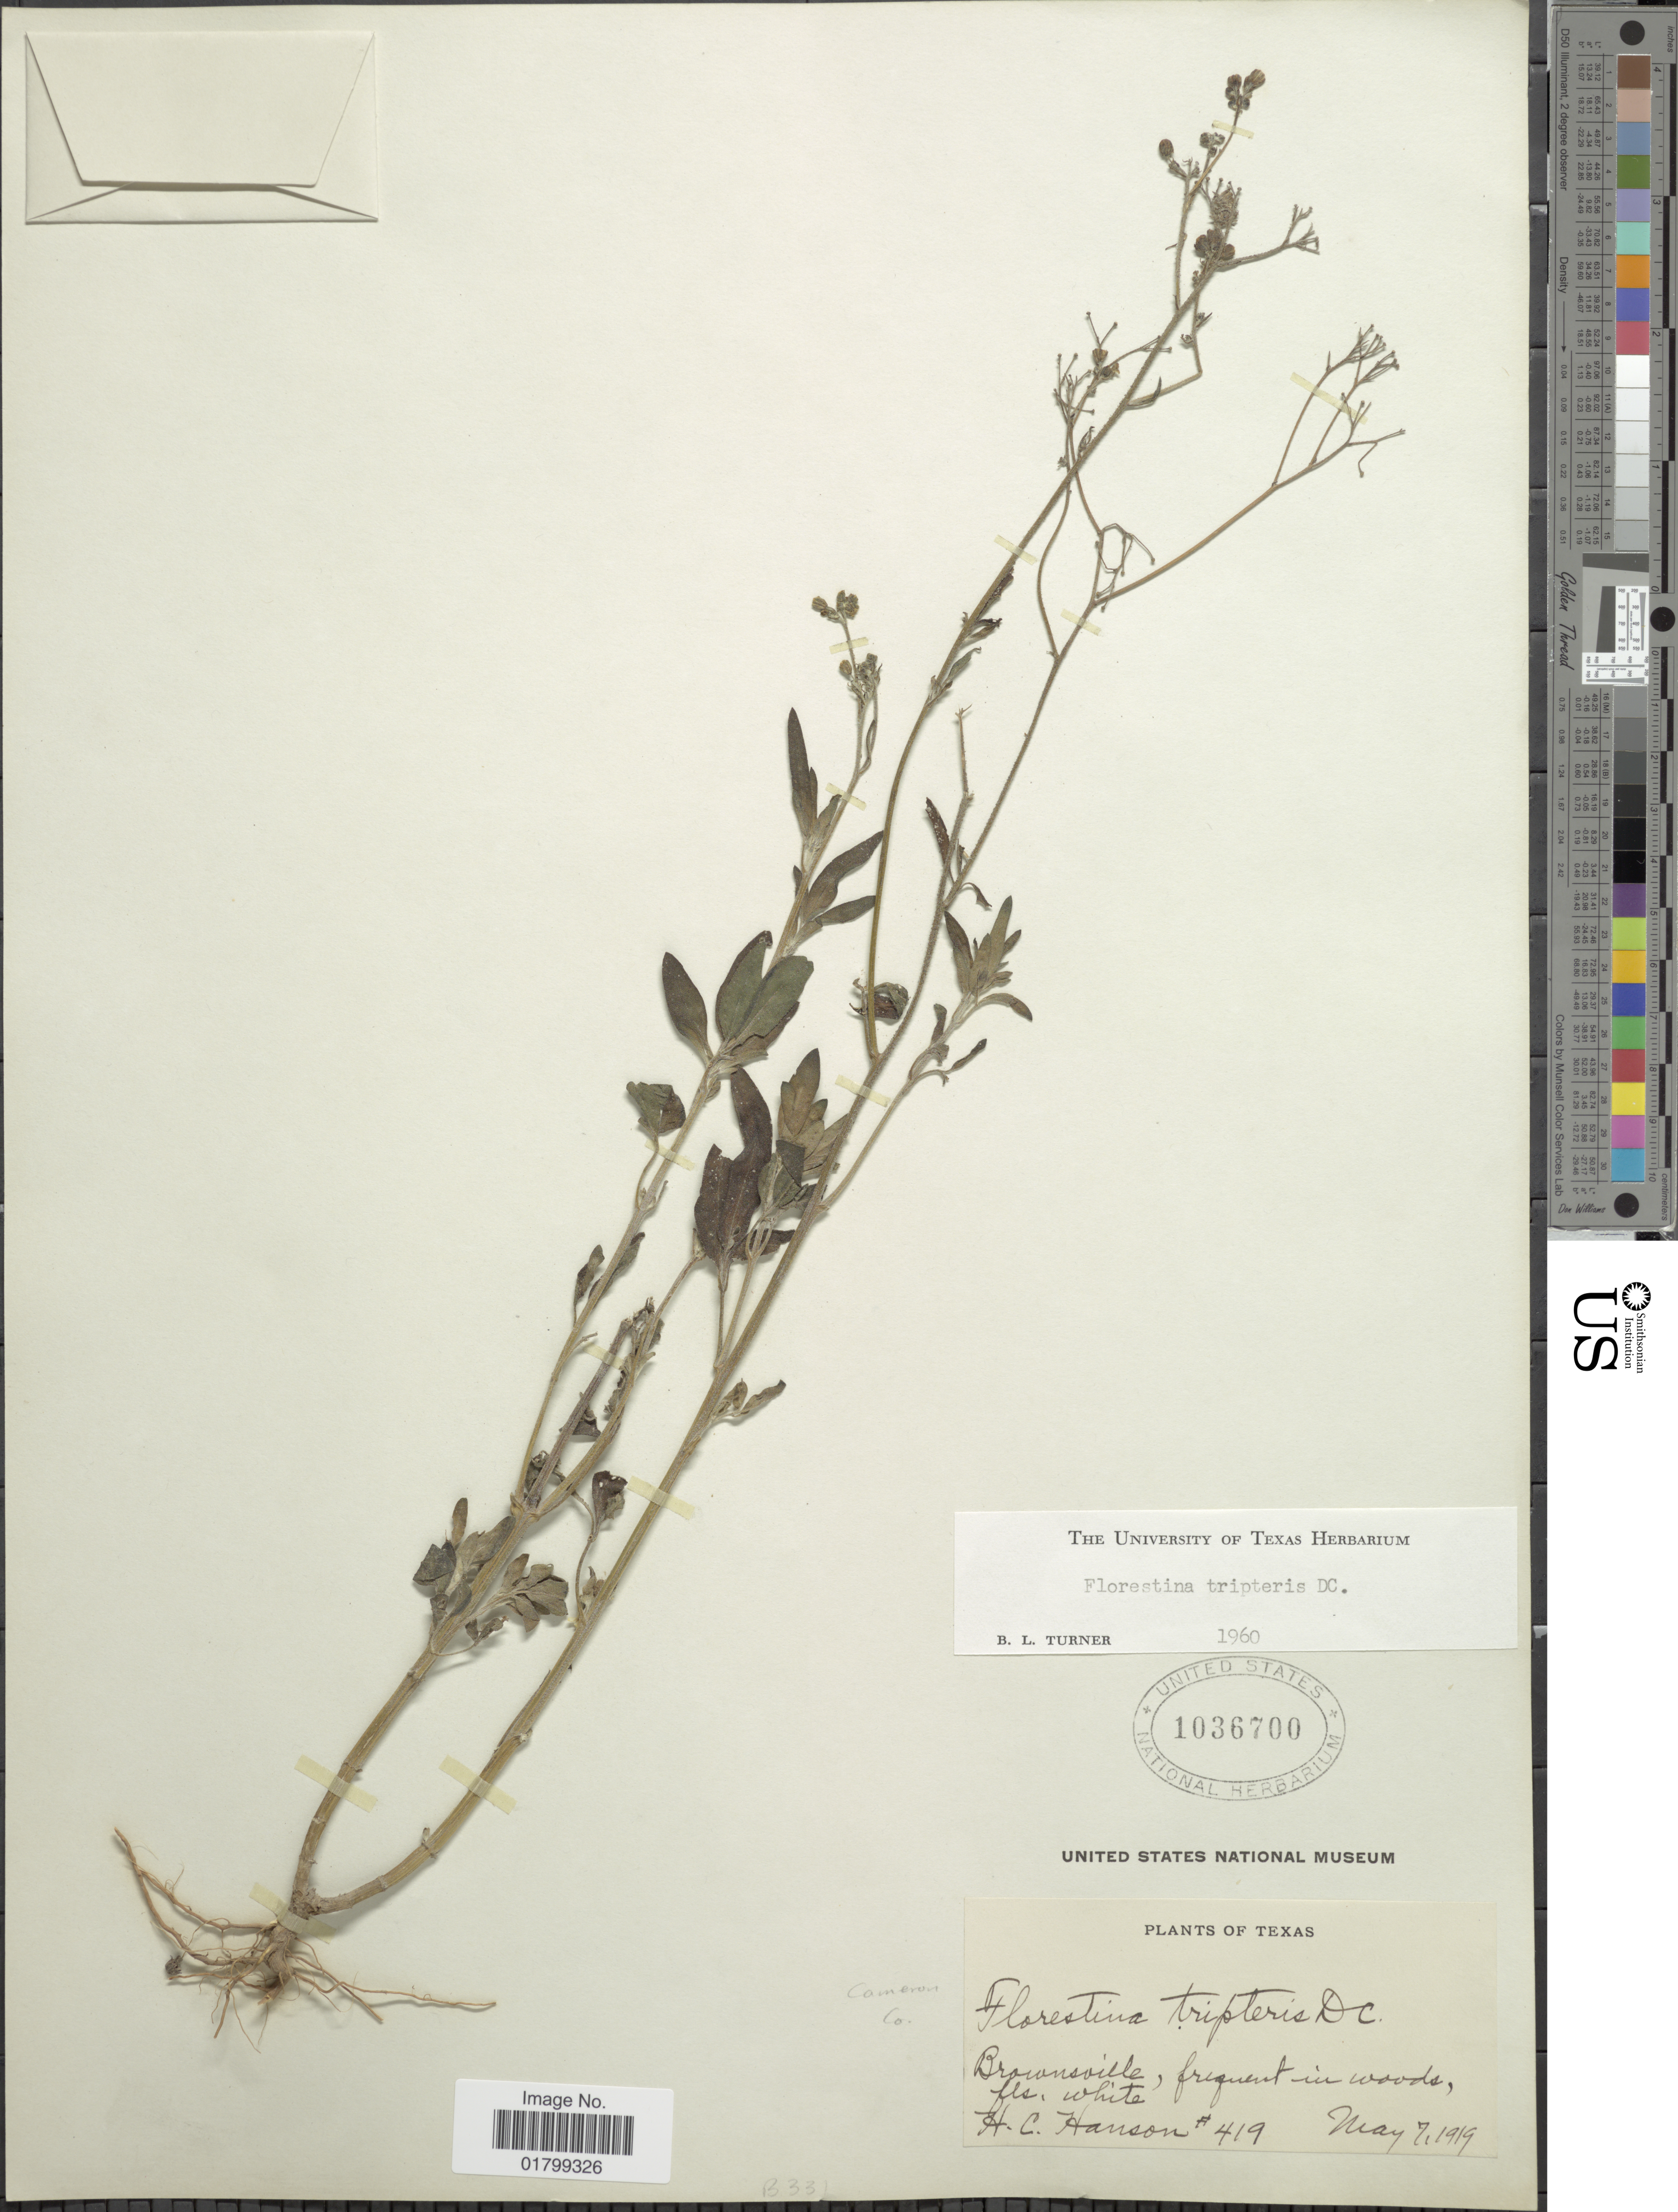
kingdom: Plantae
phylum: Tracheophyta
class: Magnoliopsida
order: Asterales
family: Asteraceae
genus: Florestina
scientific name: Florestina tripteris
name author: DC.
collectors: H. Hanson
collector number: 419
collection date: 1919-05-07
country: United States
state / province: Texas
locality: Brownsville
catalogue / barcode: US 1036700